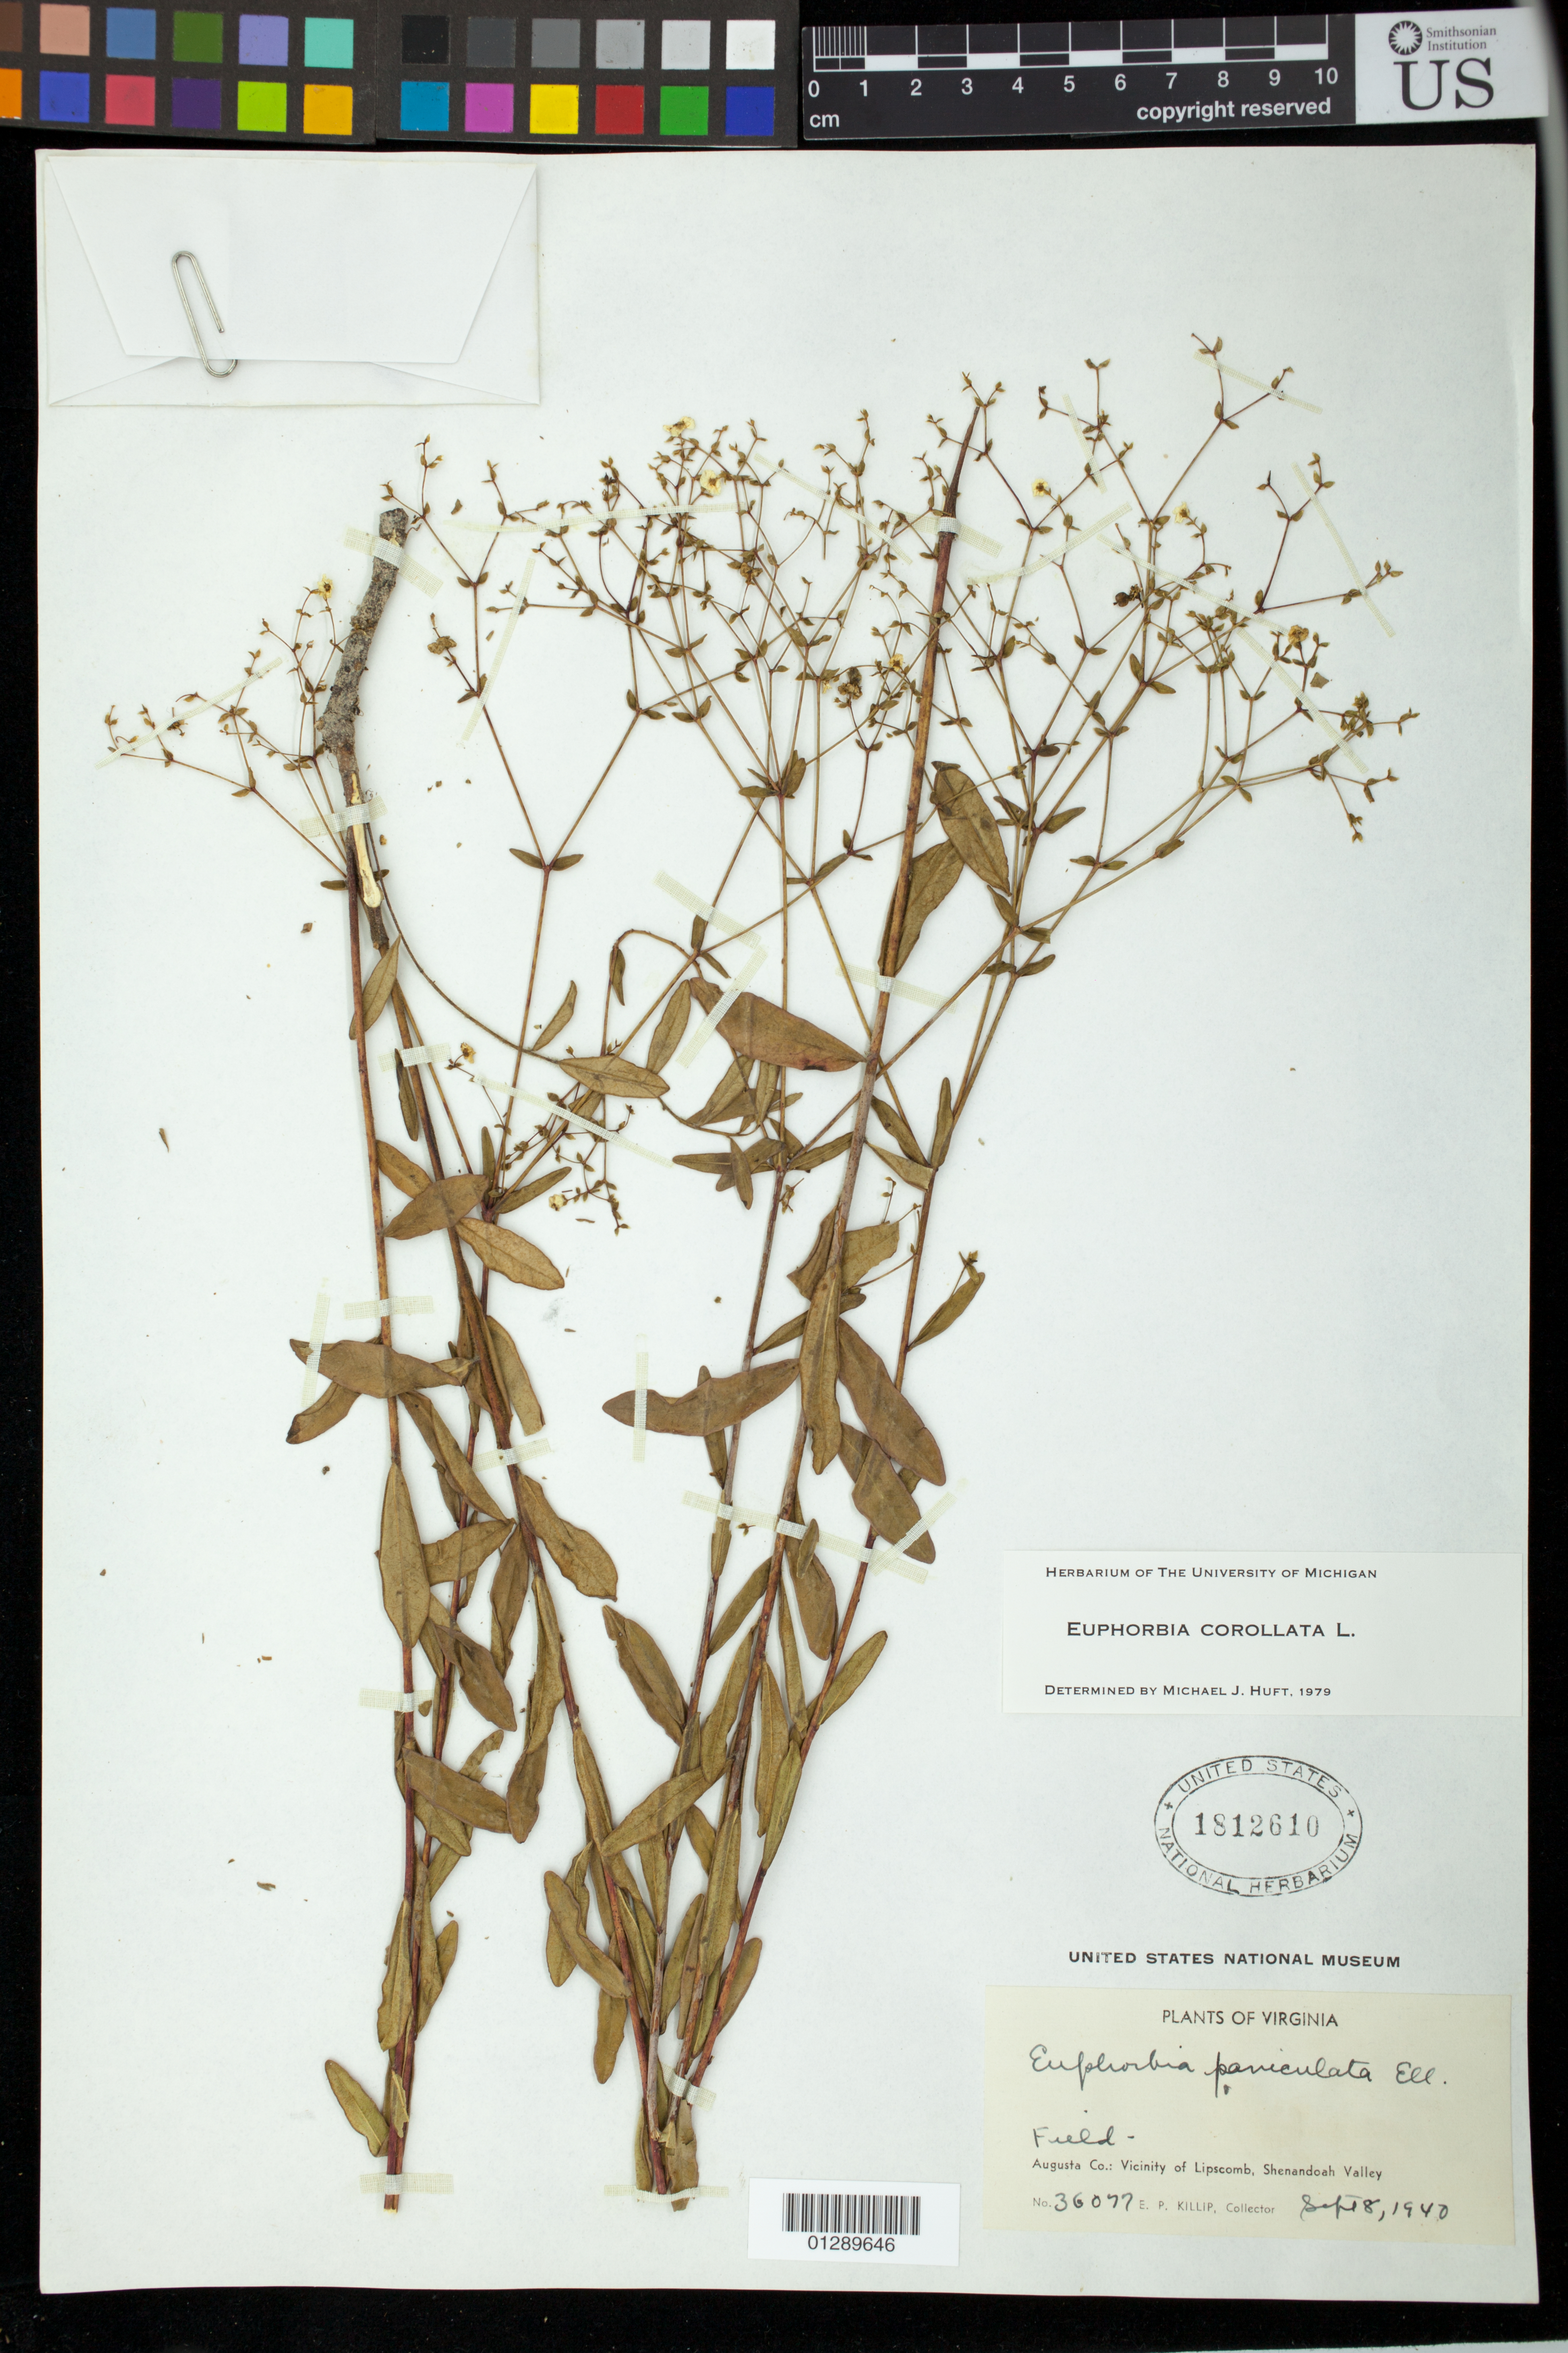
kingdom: Plantae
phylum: Tracheophyta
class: Magnoliopsida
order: Malpighiales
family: Euphorbiaceae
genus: Euphorbia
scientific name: Euphorbia corollata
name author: L.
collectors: E. P. Killip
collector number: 36077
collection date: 1940-09-08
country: United States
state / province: Virginia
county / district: Augusta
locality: Vicinity of Lipscomb, Shenandoah Valley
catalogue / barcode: US 1812610